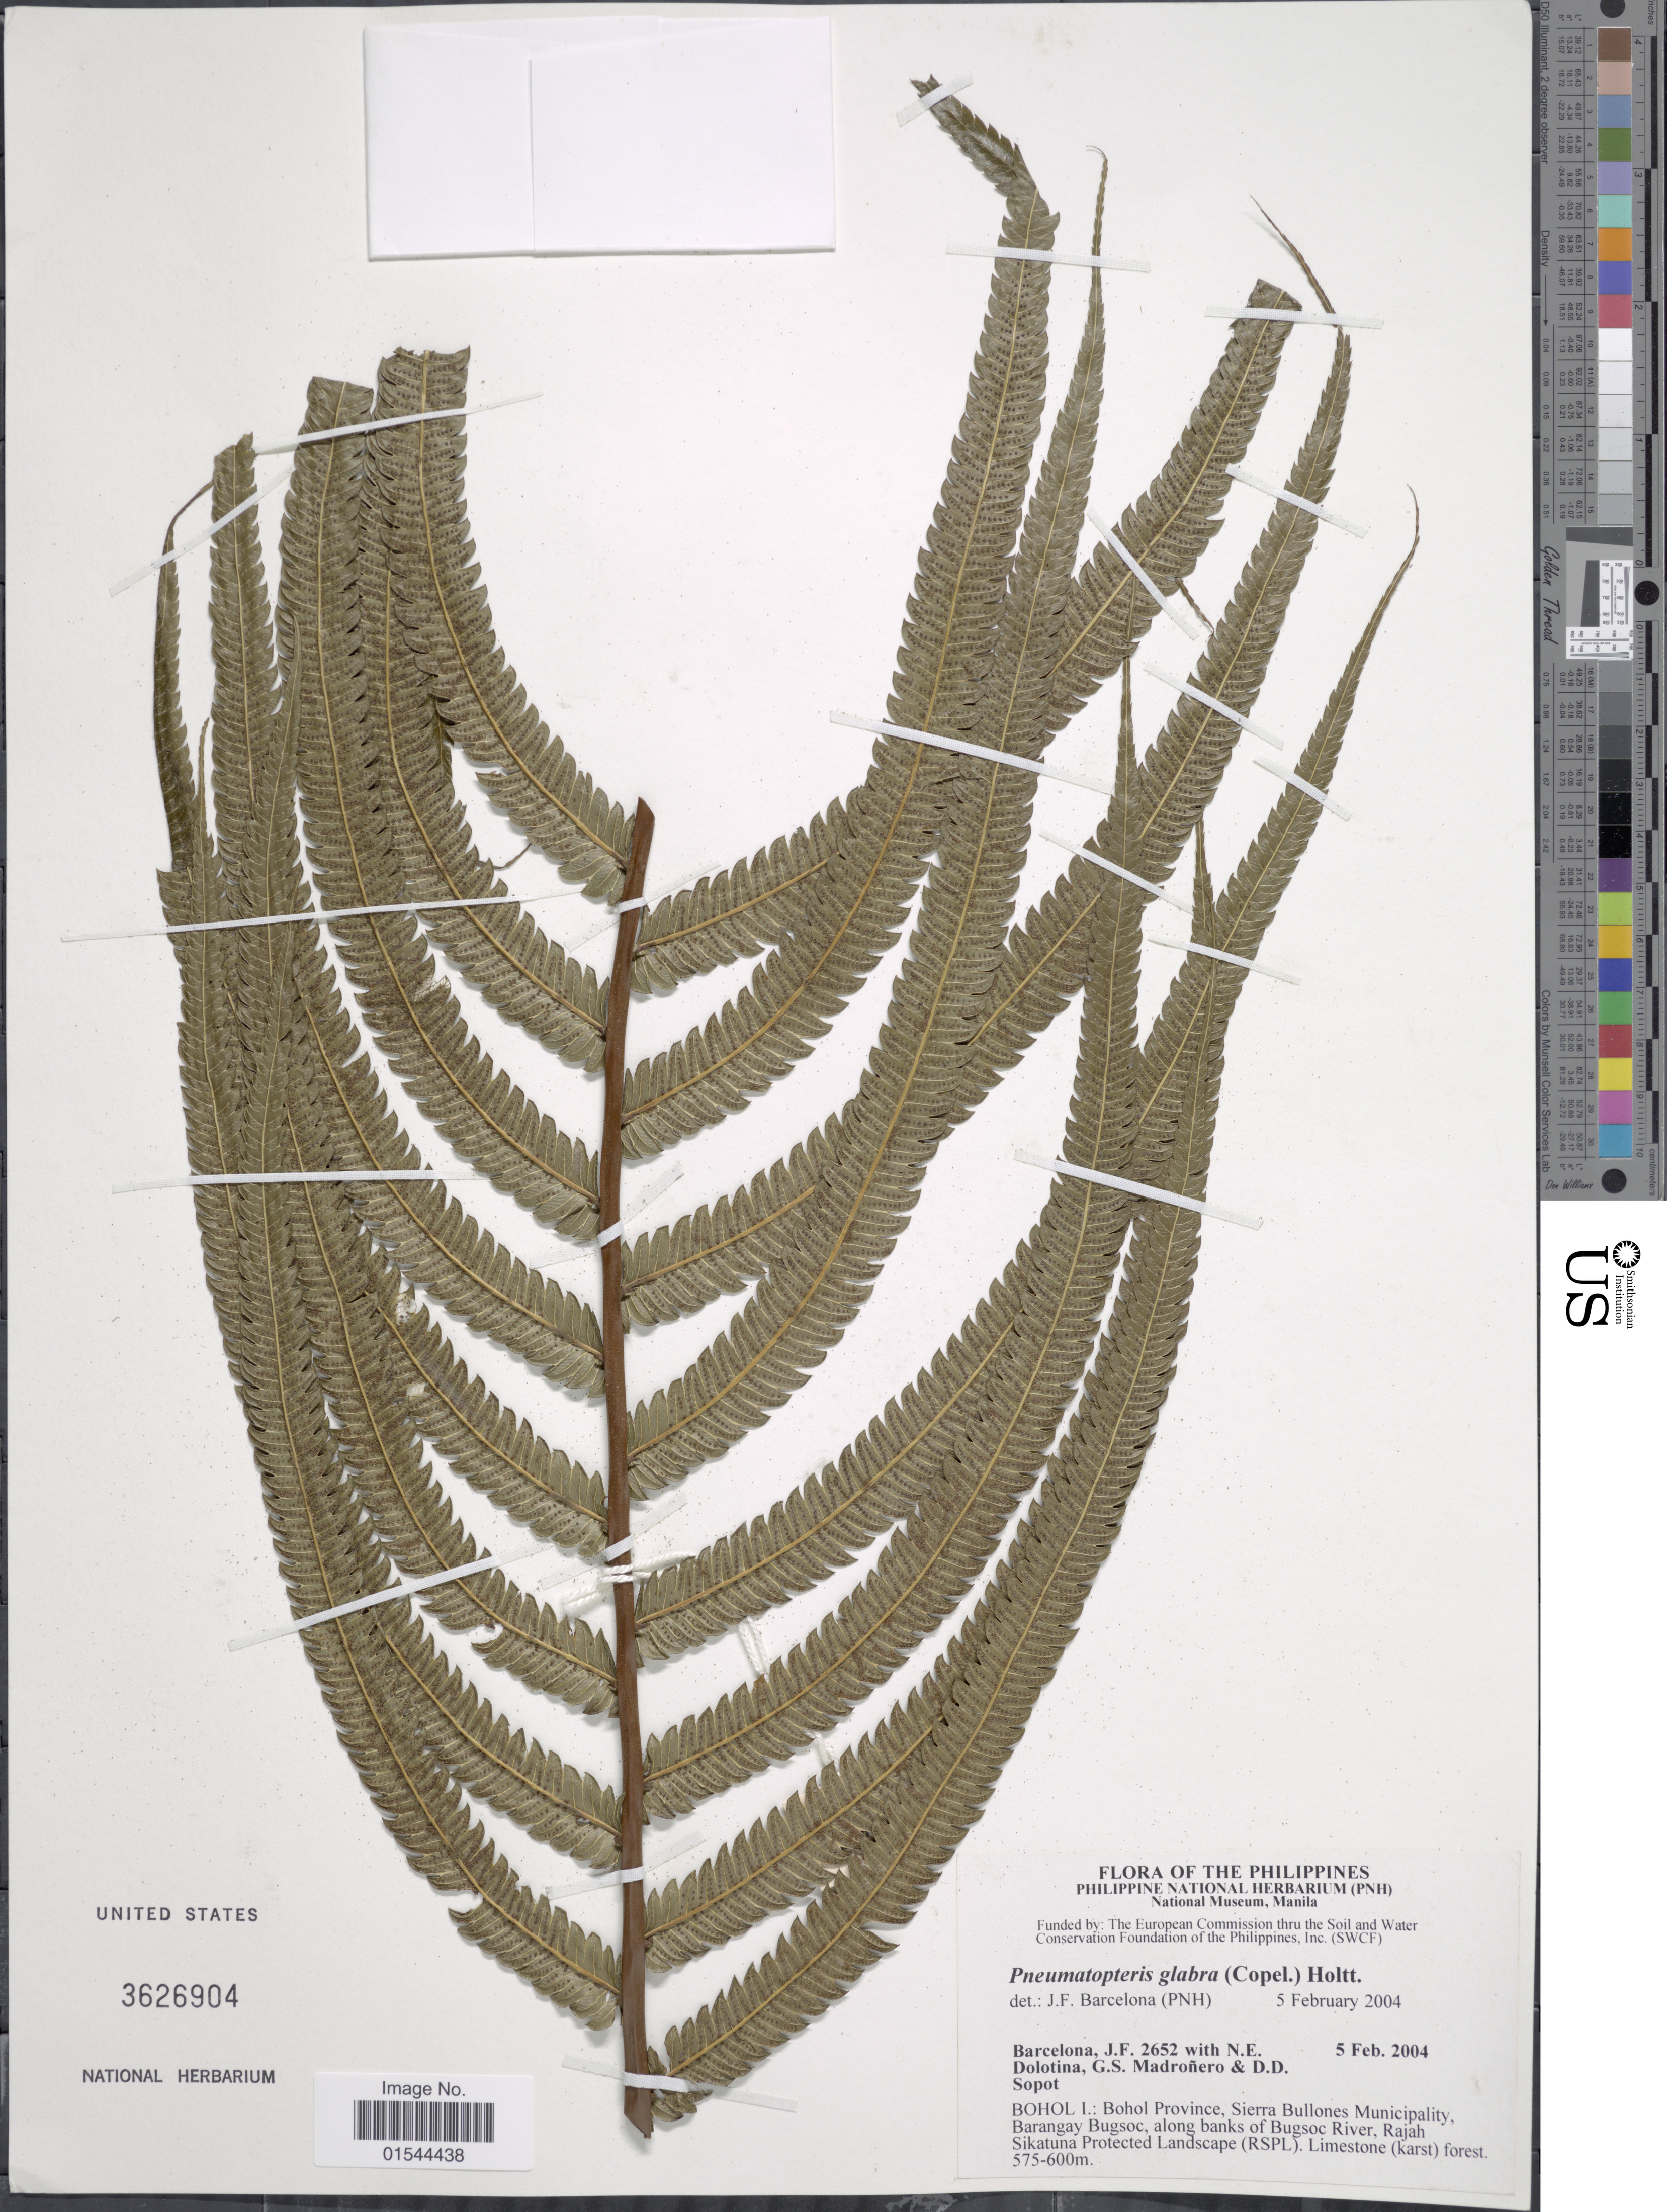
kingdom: Plantae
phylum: Tracheophyta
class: Polypodiopsida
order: Polypodiales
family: Thelypteridaceae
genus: Pneumatopteris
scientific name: Pneumatopteris glabra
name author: (Copel.) Holttum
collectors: J. F. Barcelona, N. Dolotina, G. Madroñero & D. Sopot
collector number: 2652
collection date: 2004-02-05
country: Philippines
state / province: Central Visayas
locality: Bohol I.: Bohol Province, Sierra Bullones Municipality, Barangay Bugsoc, along banks of Bugsoc River, Rajah Sikatuna Protected Landscape (RSPL)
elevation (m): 575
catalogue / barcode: US 3626904